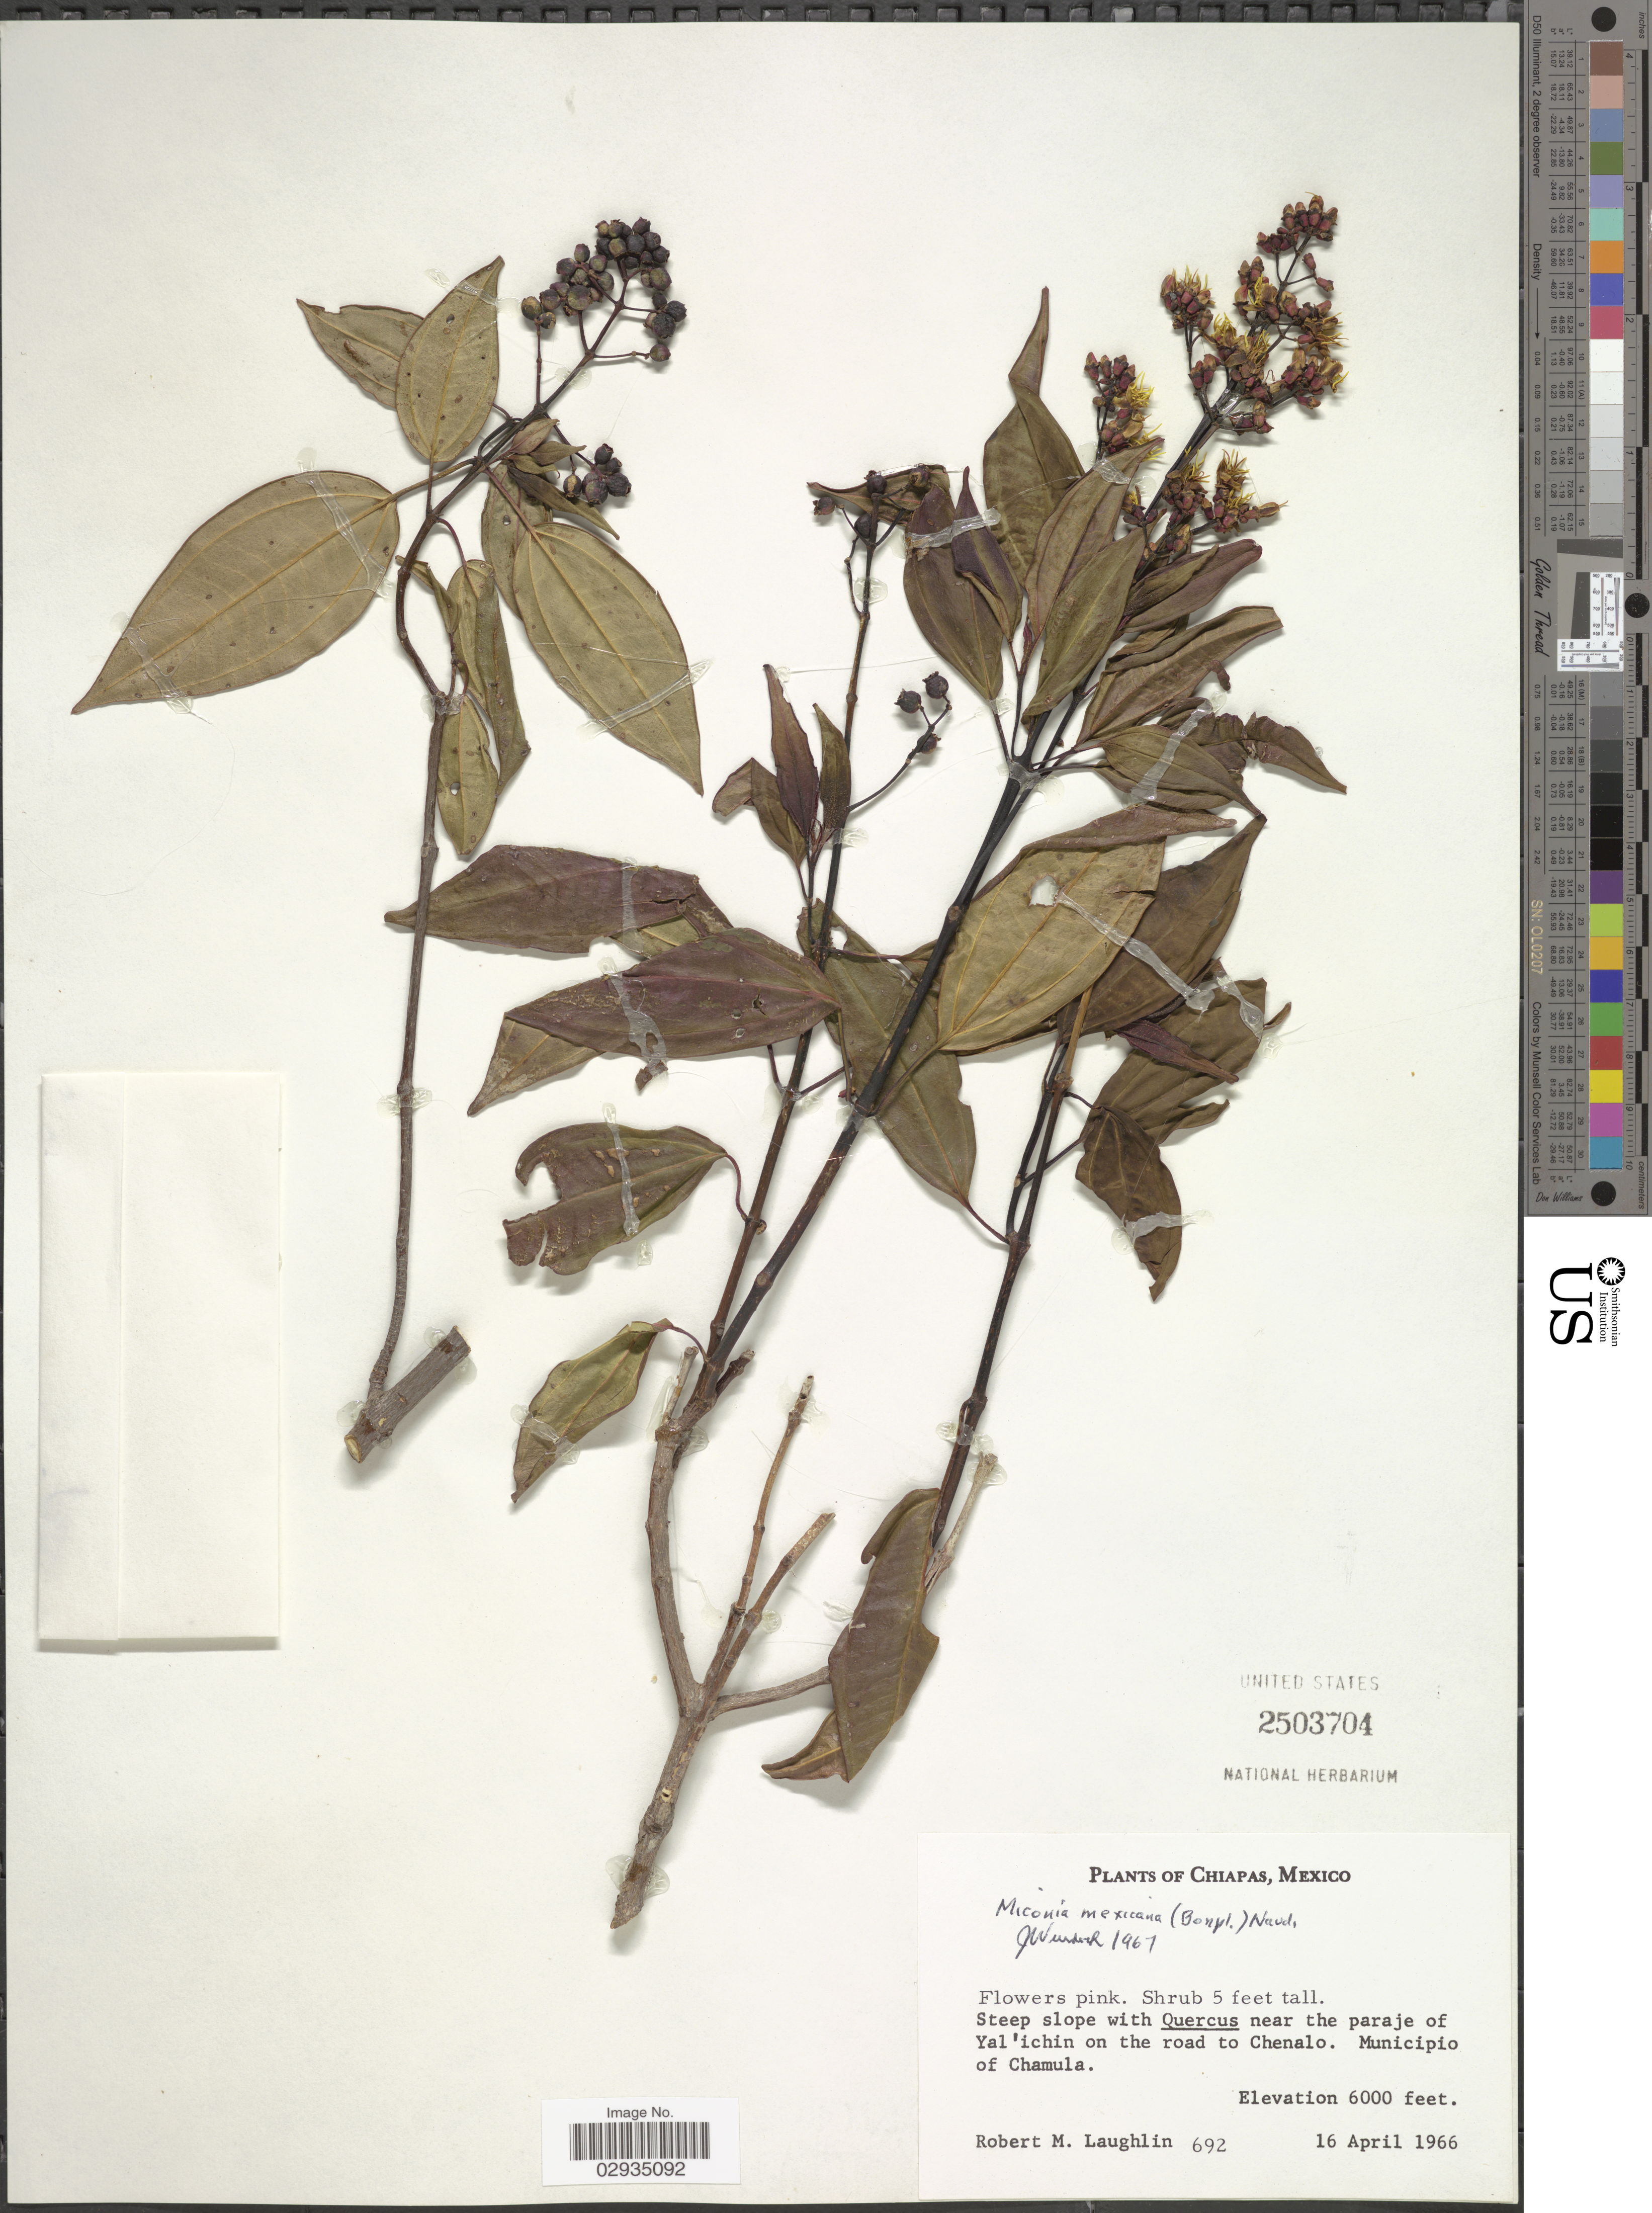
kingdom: Plantae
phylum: Tracheophyta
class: Magnoliopsida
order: Myrtales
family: Melastomataceae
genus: Miconia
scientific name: Miconia mexicana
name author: (Bonpl.) Naudin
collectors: R. M. Laughlin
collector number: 692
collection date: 1966-04-16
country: Mexico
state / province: Chiapas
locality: Near the paraje of Yal'ichin on the road to Chenalo. Municipio of Chamula.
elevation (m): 1829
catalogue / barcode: US 2503704